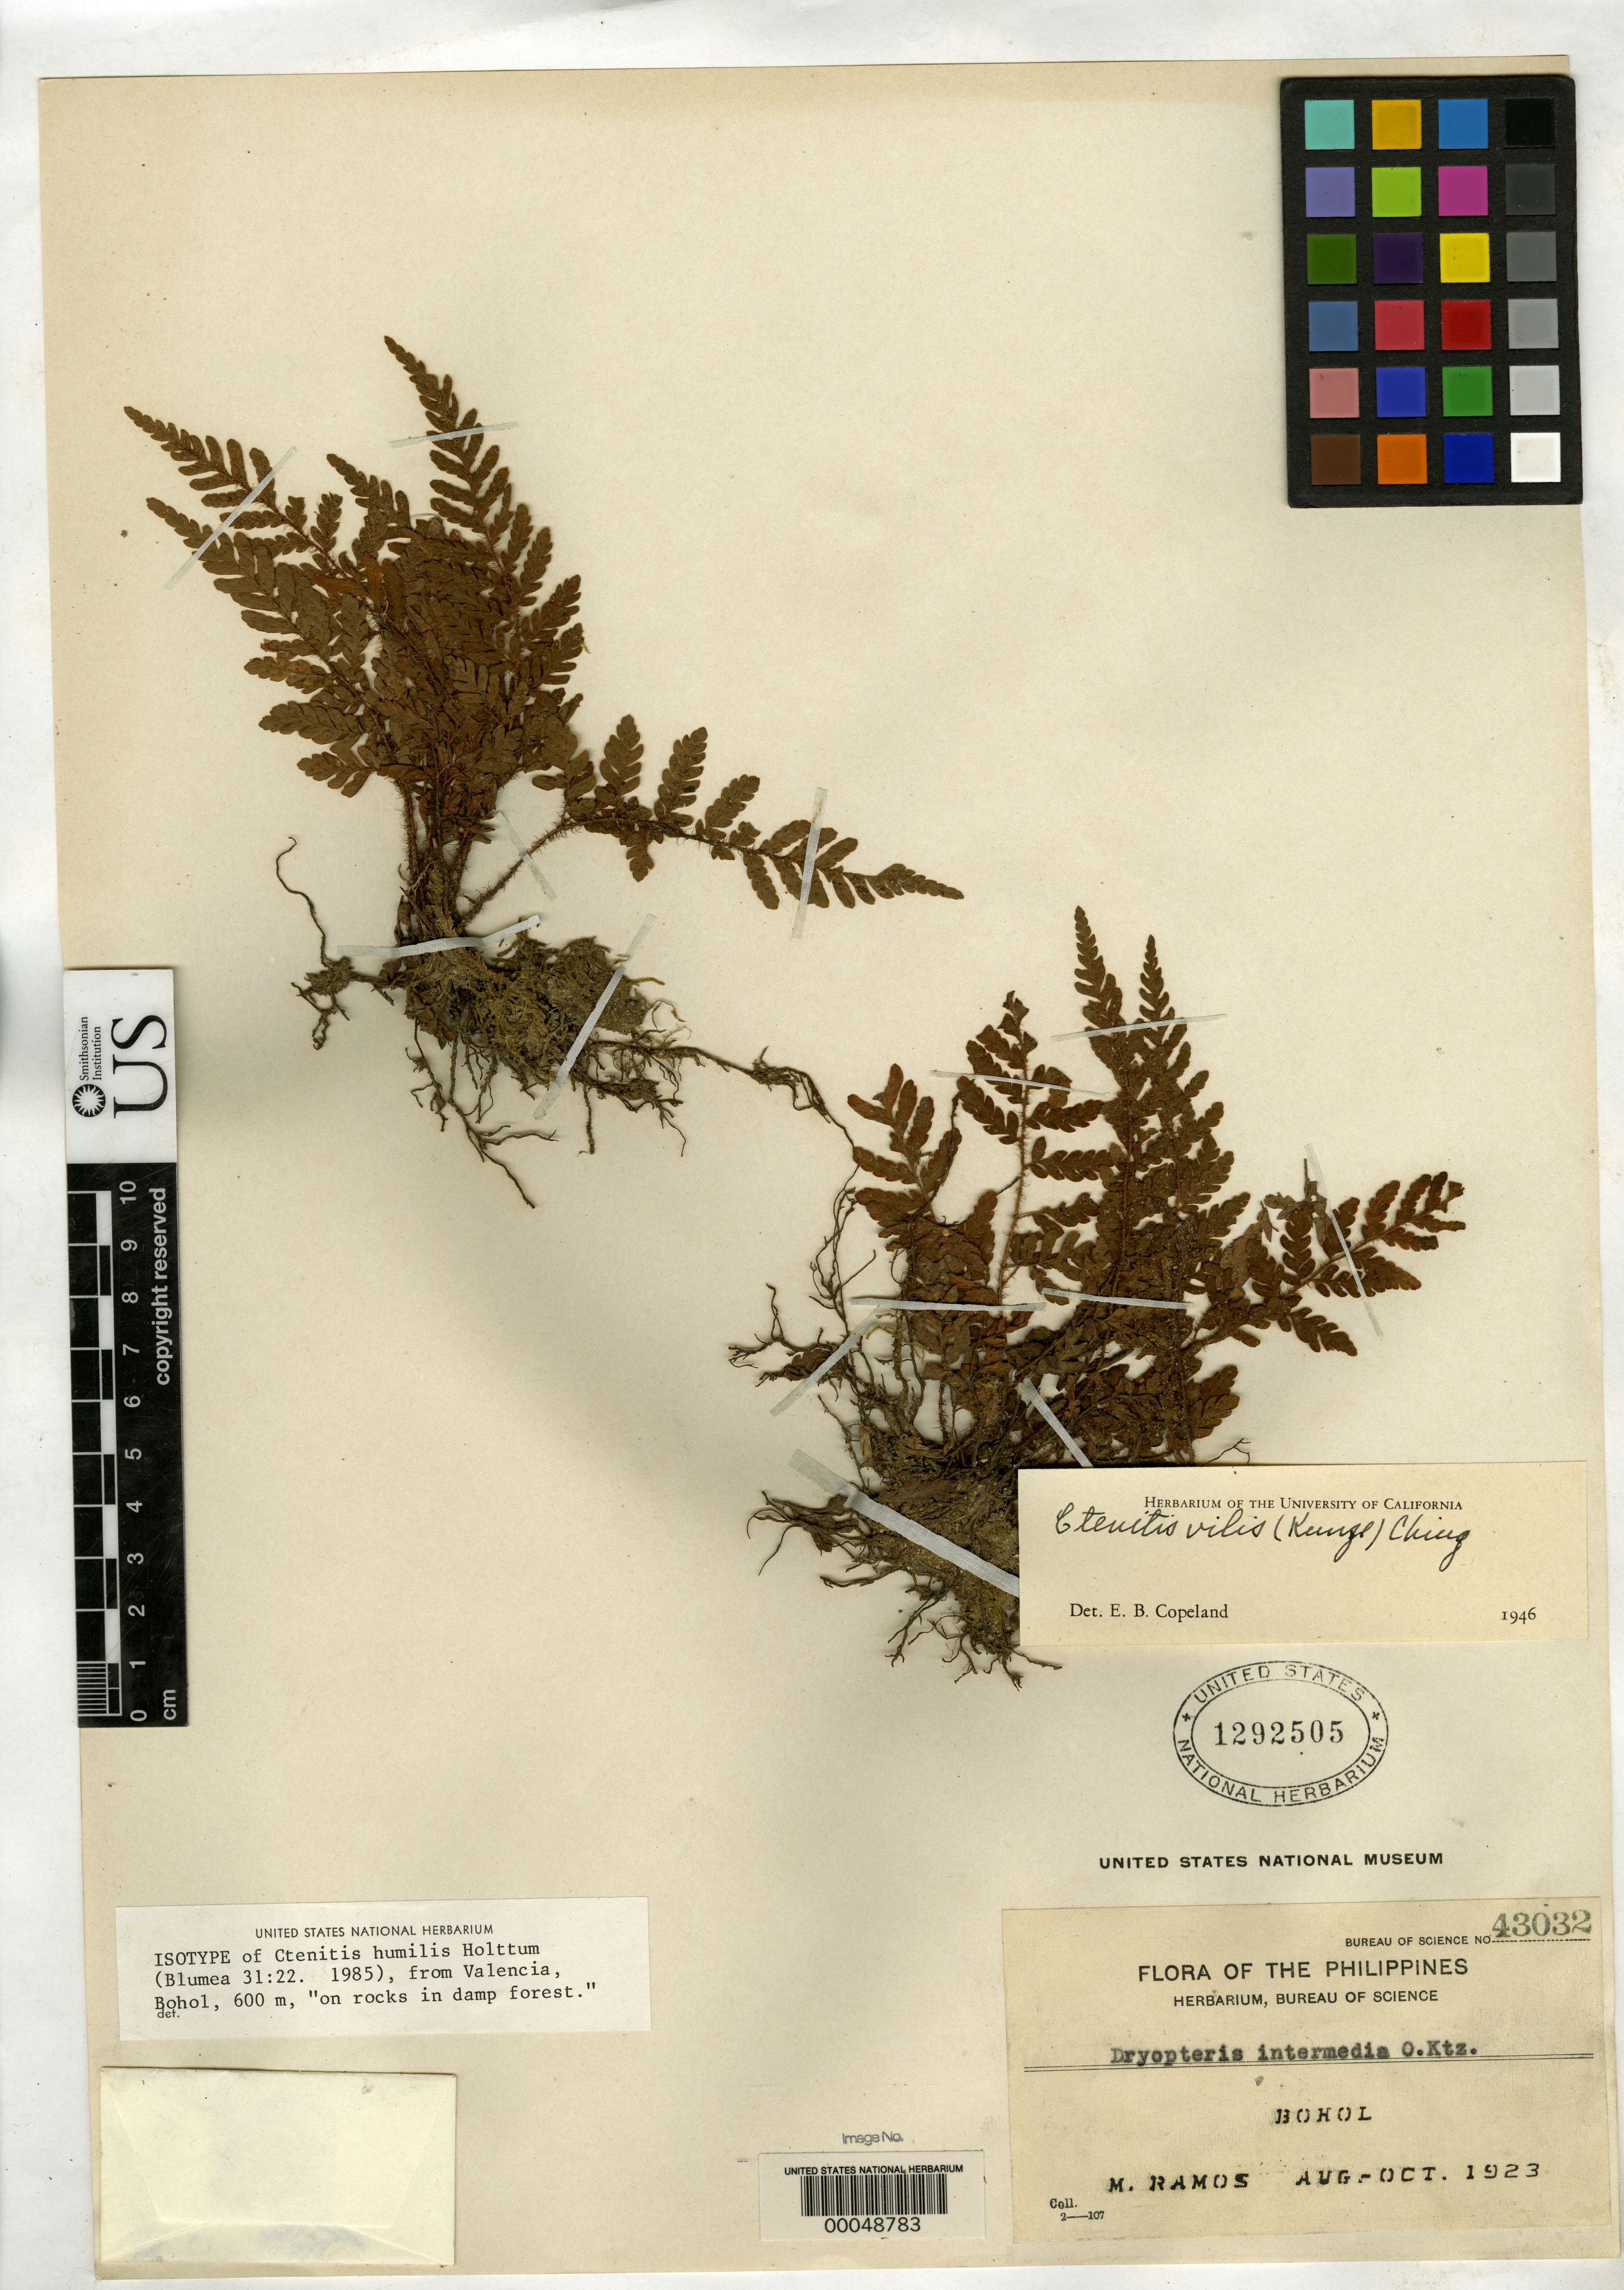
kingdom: Plantae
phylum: Tracheophyta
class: Polypodiopsida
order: Polypodiales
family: Dryopteridaceae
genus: Ctenitis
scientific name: Ctenitis humilis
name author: Holttum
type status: Isotype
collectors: M. Ramos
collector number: Bur. Sci. 43032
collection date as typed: Aug 1923 to -- Oct 1923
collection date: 1923-08/1923-10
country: Philippines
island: Bohol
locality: Valencia.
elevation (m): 600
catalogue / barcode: US 1292505